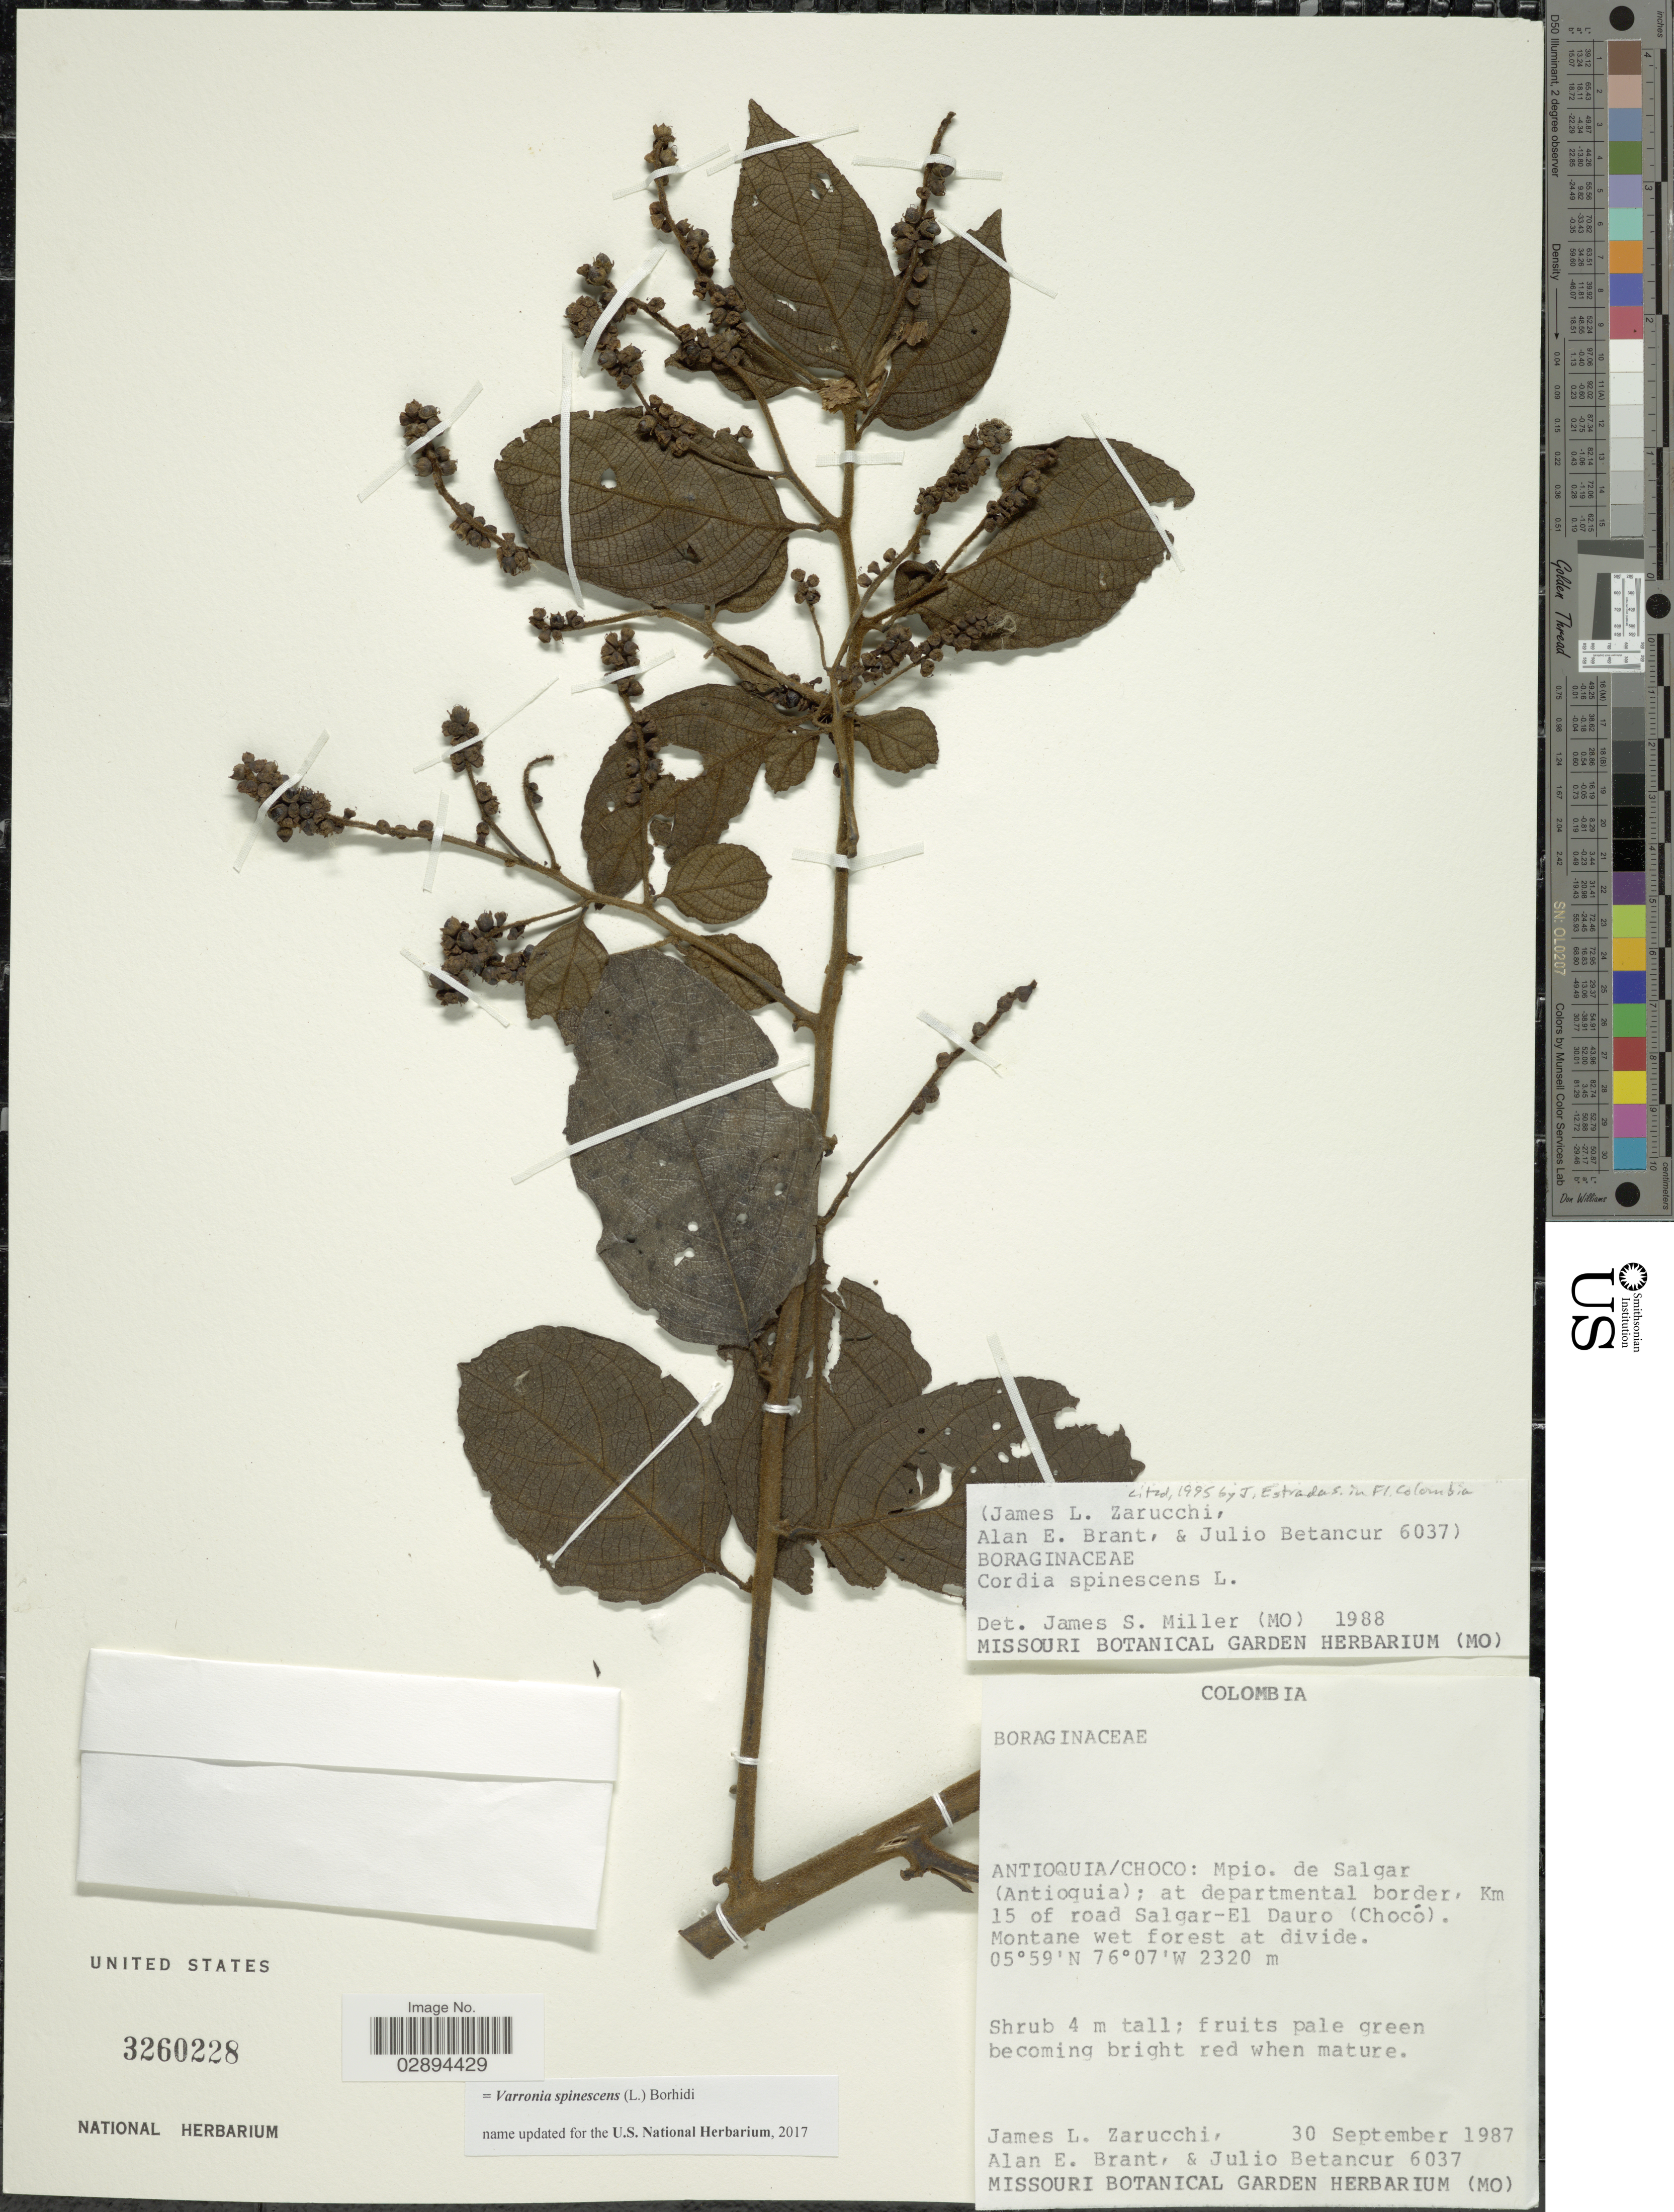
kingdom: Plantae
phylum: Tracheophyta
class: Magnoliopsida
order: Boraginales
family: Cordiaceae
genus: Varronia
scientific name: Varronia spinescens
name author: (L.) Borhidi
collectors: J. L. Zarucchi, A. Brant & J. Betancur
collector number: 6037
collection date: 1987-09-30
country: Colombia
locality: Antioquia/Choco, Mpio. de Salgar (Antioquia), at departmental border, Km 15 of Road Salgar-El Dauro (Chocó).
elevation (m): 2320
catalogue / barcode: US 3260228